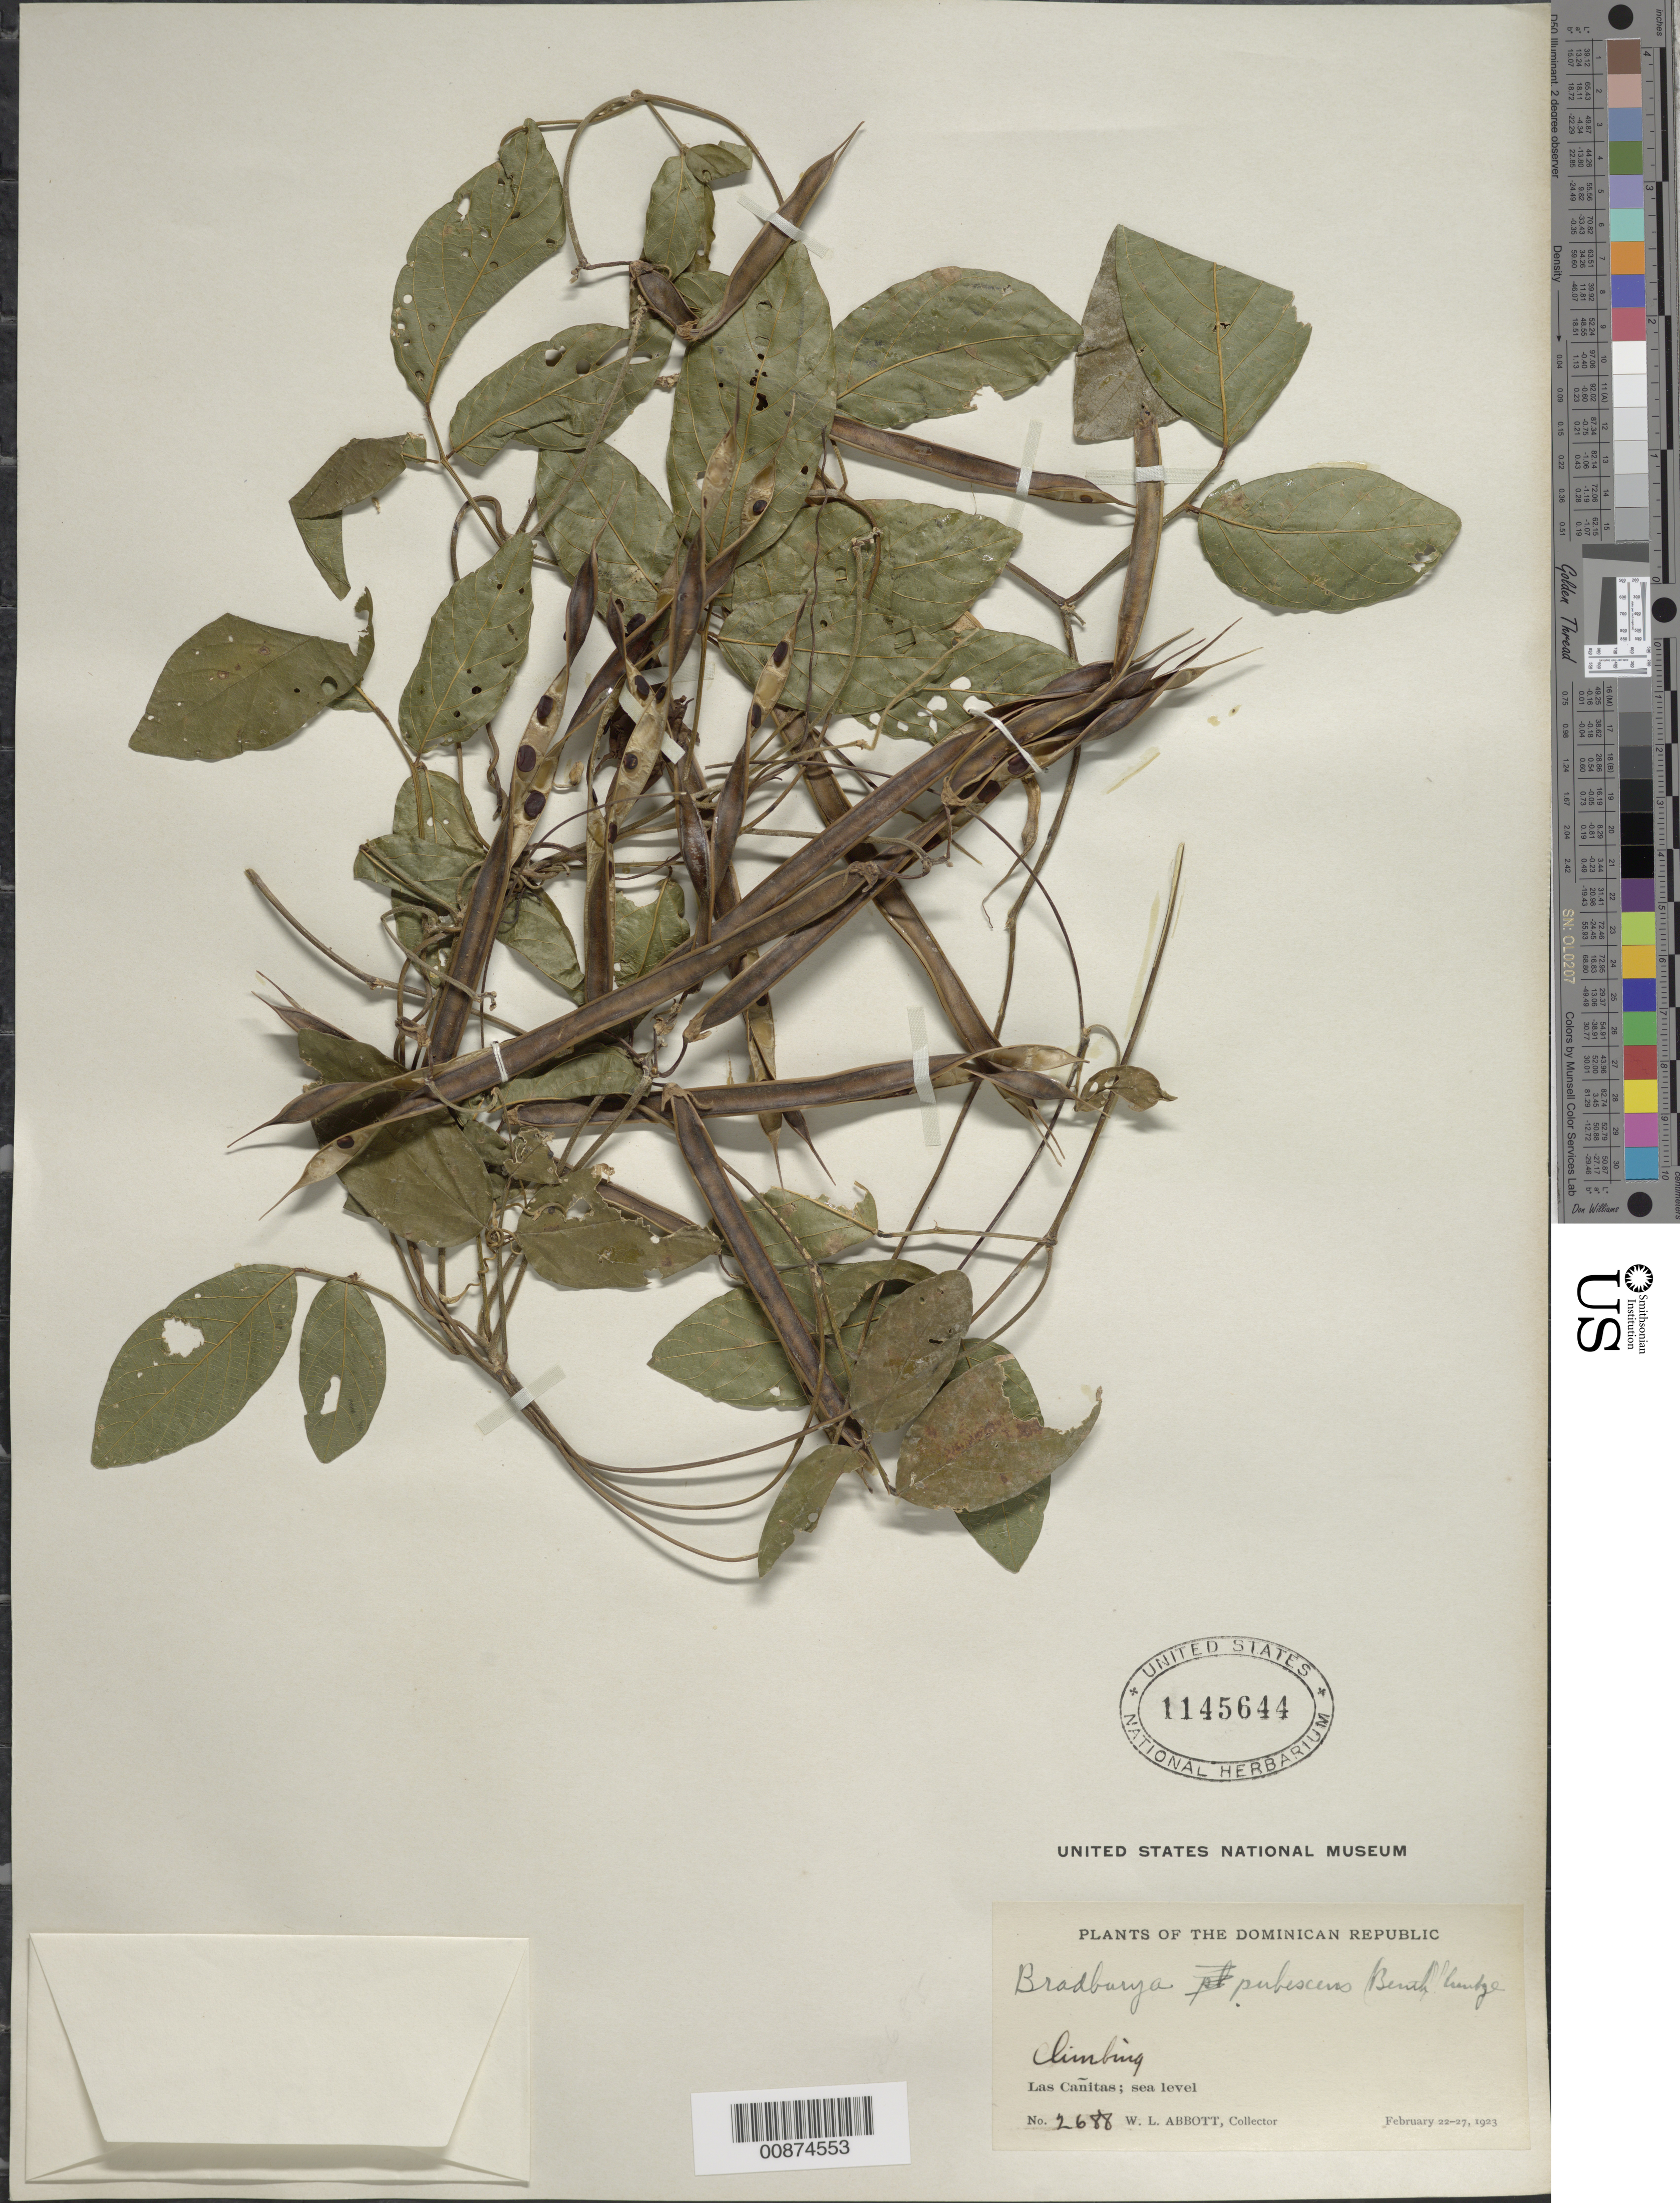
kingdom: Plantae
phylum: Tracheophyta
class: Magnoliopsida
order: Fabales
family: Fabaceae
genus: Centrosema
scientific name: Centrosema pubescens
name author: Benth.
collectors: W. L. Abbott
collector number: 2688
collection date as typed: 22 Feb 1923 to 27 Feb 1923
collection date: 1923-02-22/1923-02-27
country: Dominican Republic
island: Hispaniola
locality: Las Cañitas.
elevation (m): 0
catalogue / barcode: US 1145644